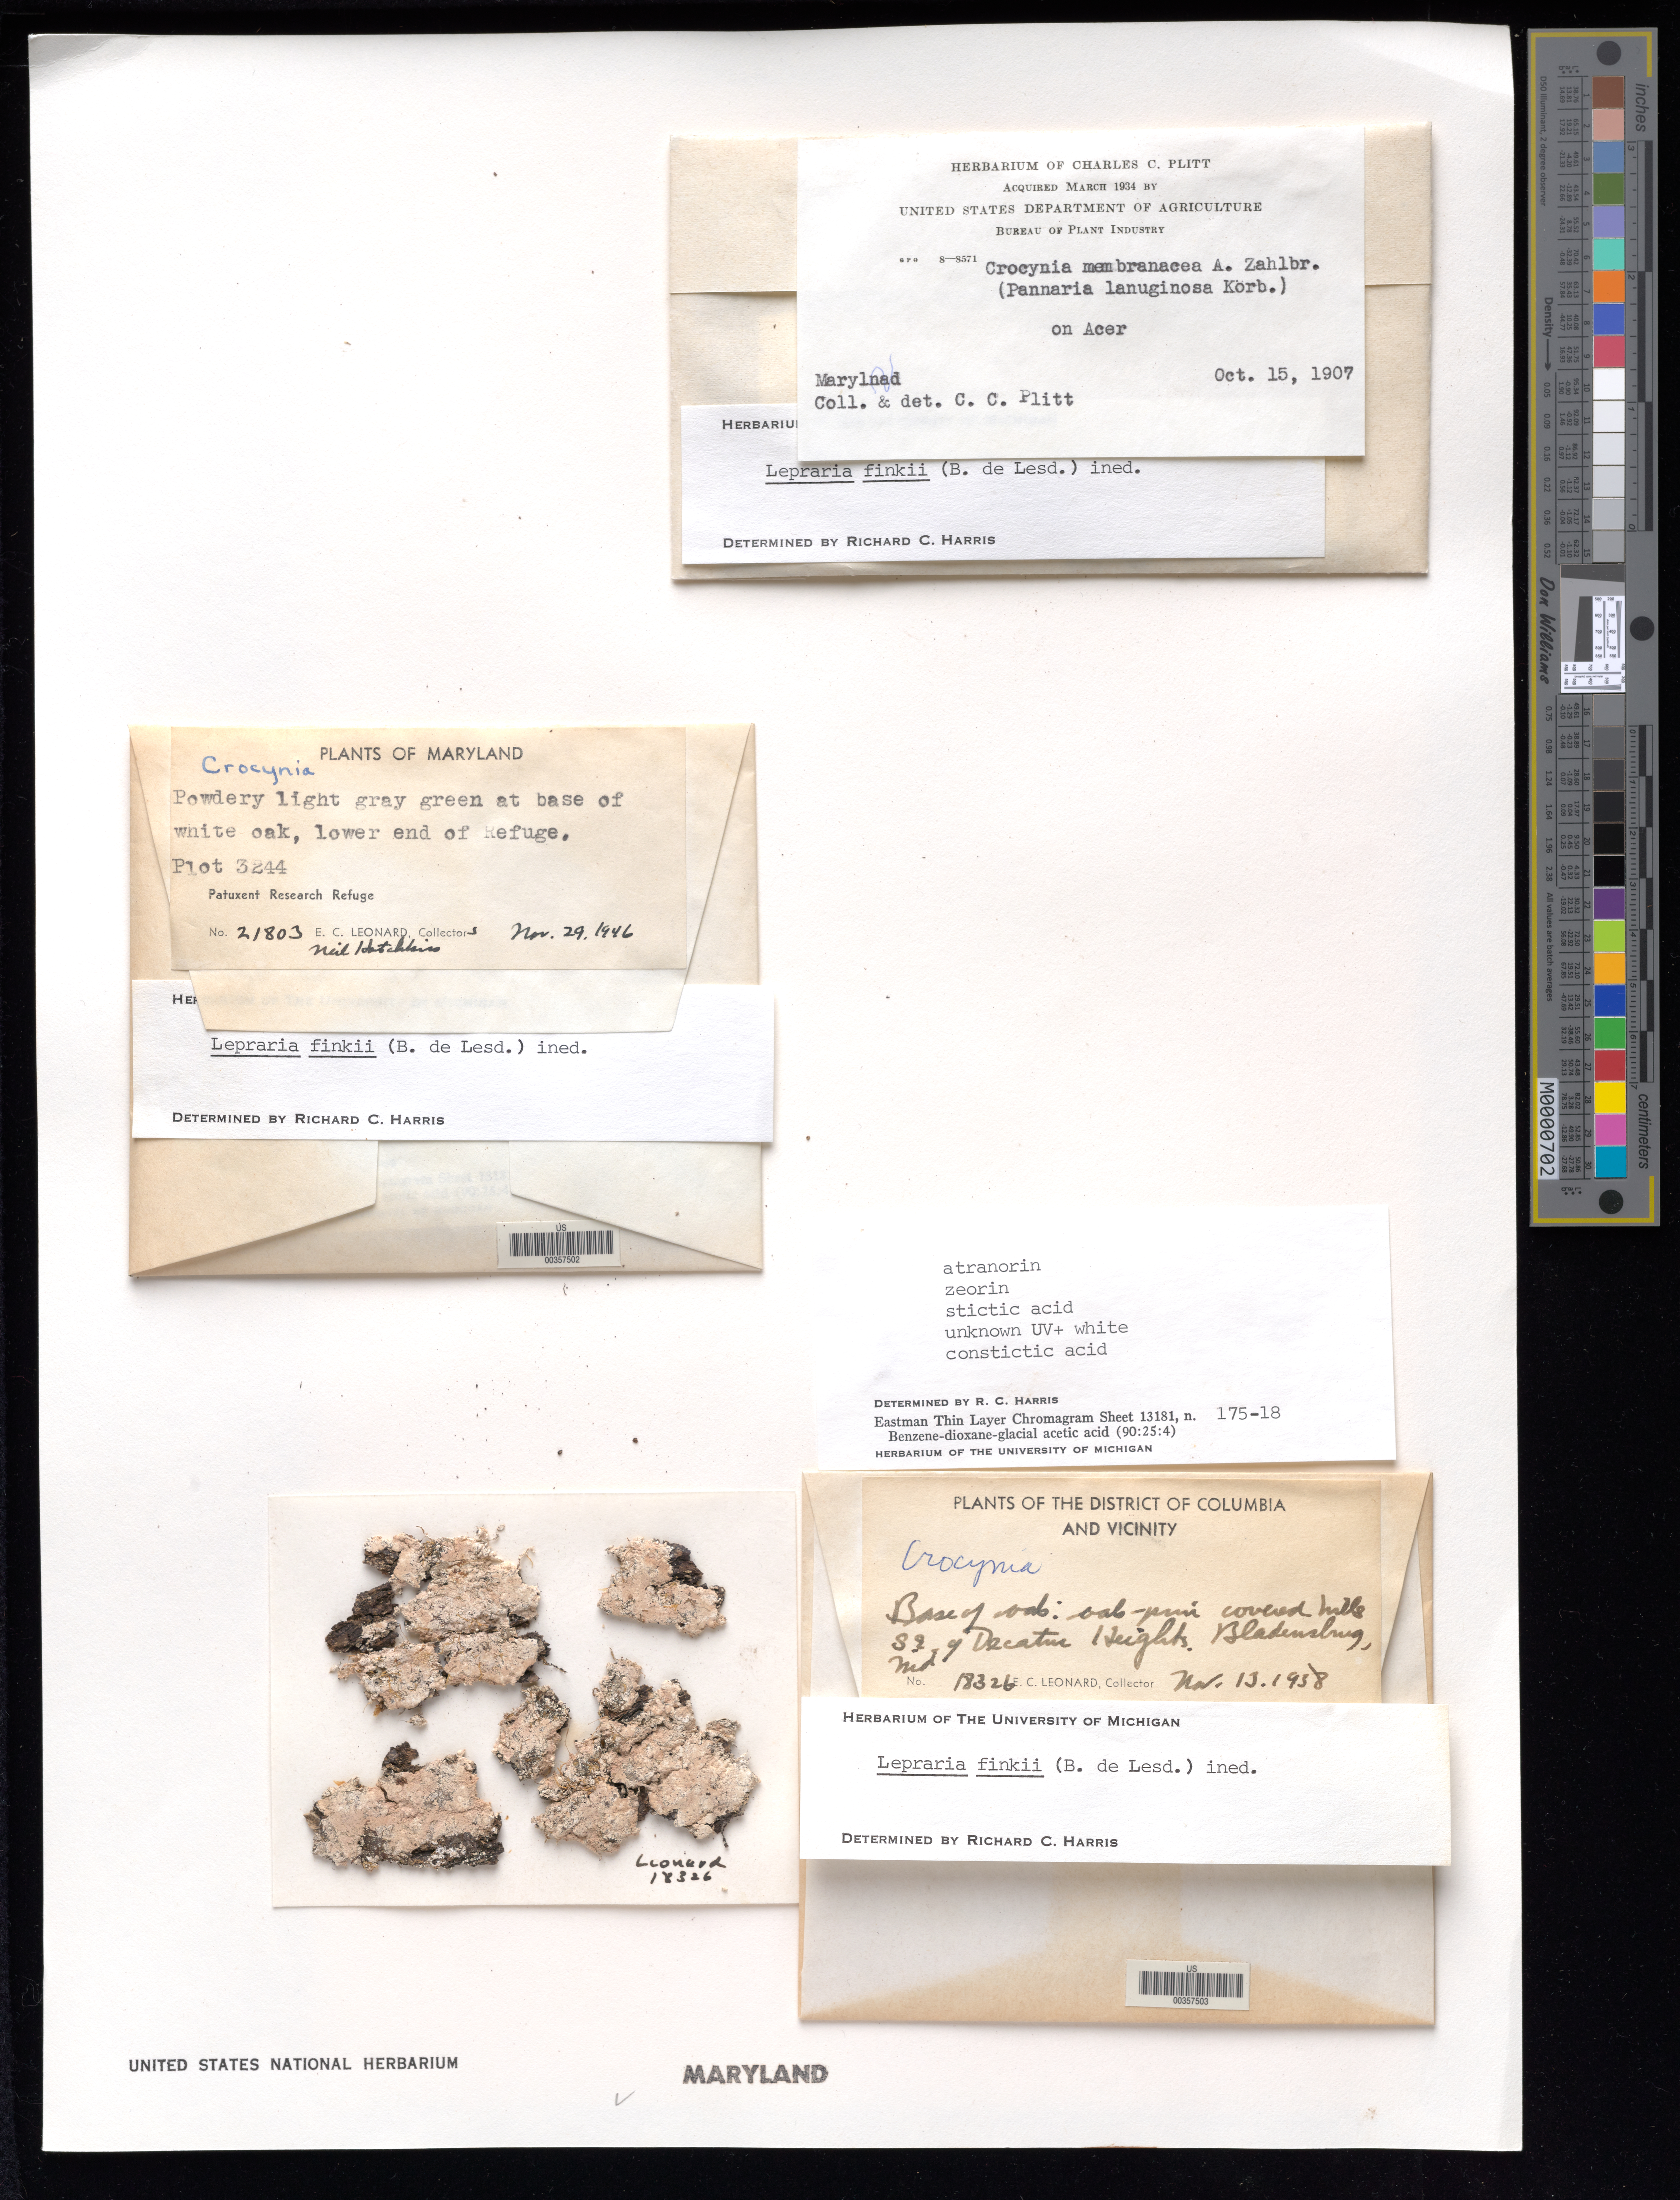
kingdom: Fungi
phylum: Ascomycota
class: Lecanoromycetes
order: Lecanorales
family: Stereocaulaceae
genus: Lepraria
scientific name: Lepraria finkii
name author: (B. de Lesd.) R.C. Harris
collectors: E. C. Leonard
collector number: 18326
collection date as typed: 13 Nov 1938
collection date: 1938-11-13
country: United States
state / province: Maryland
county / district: Prince George's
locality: Bladensburg, se of Decatur Heights Bladensburg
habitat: Base of oak, oak-pine covered hills